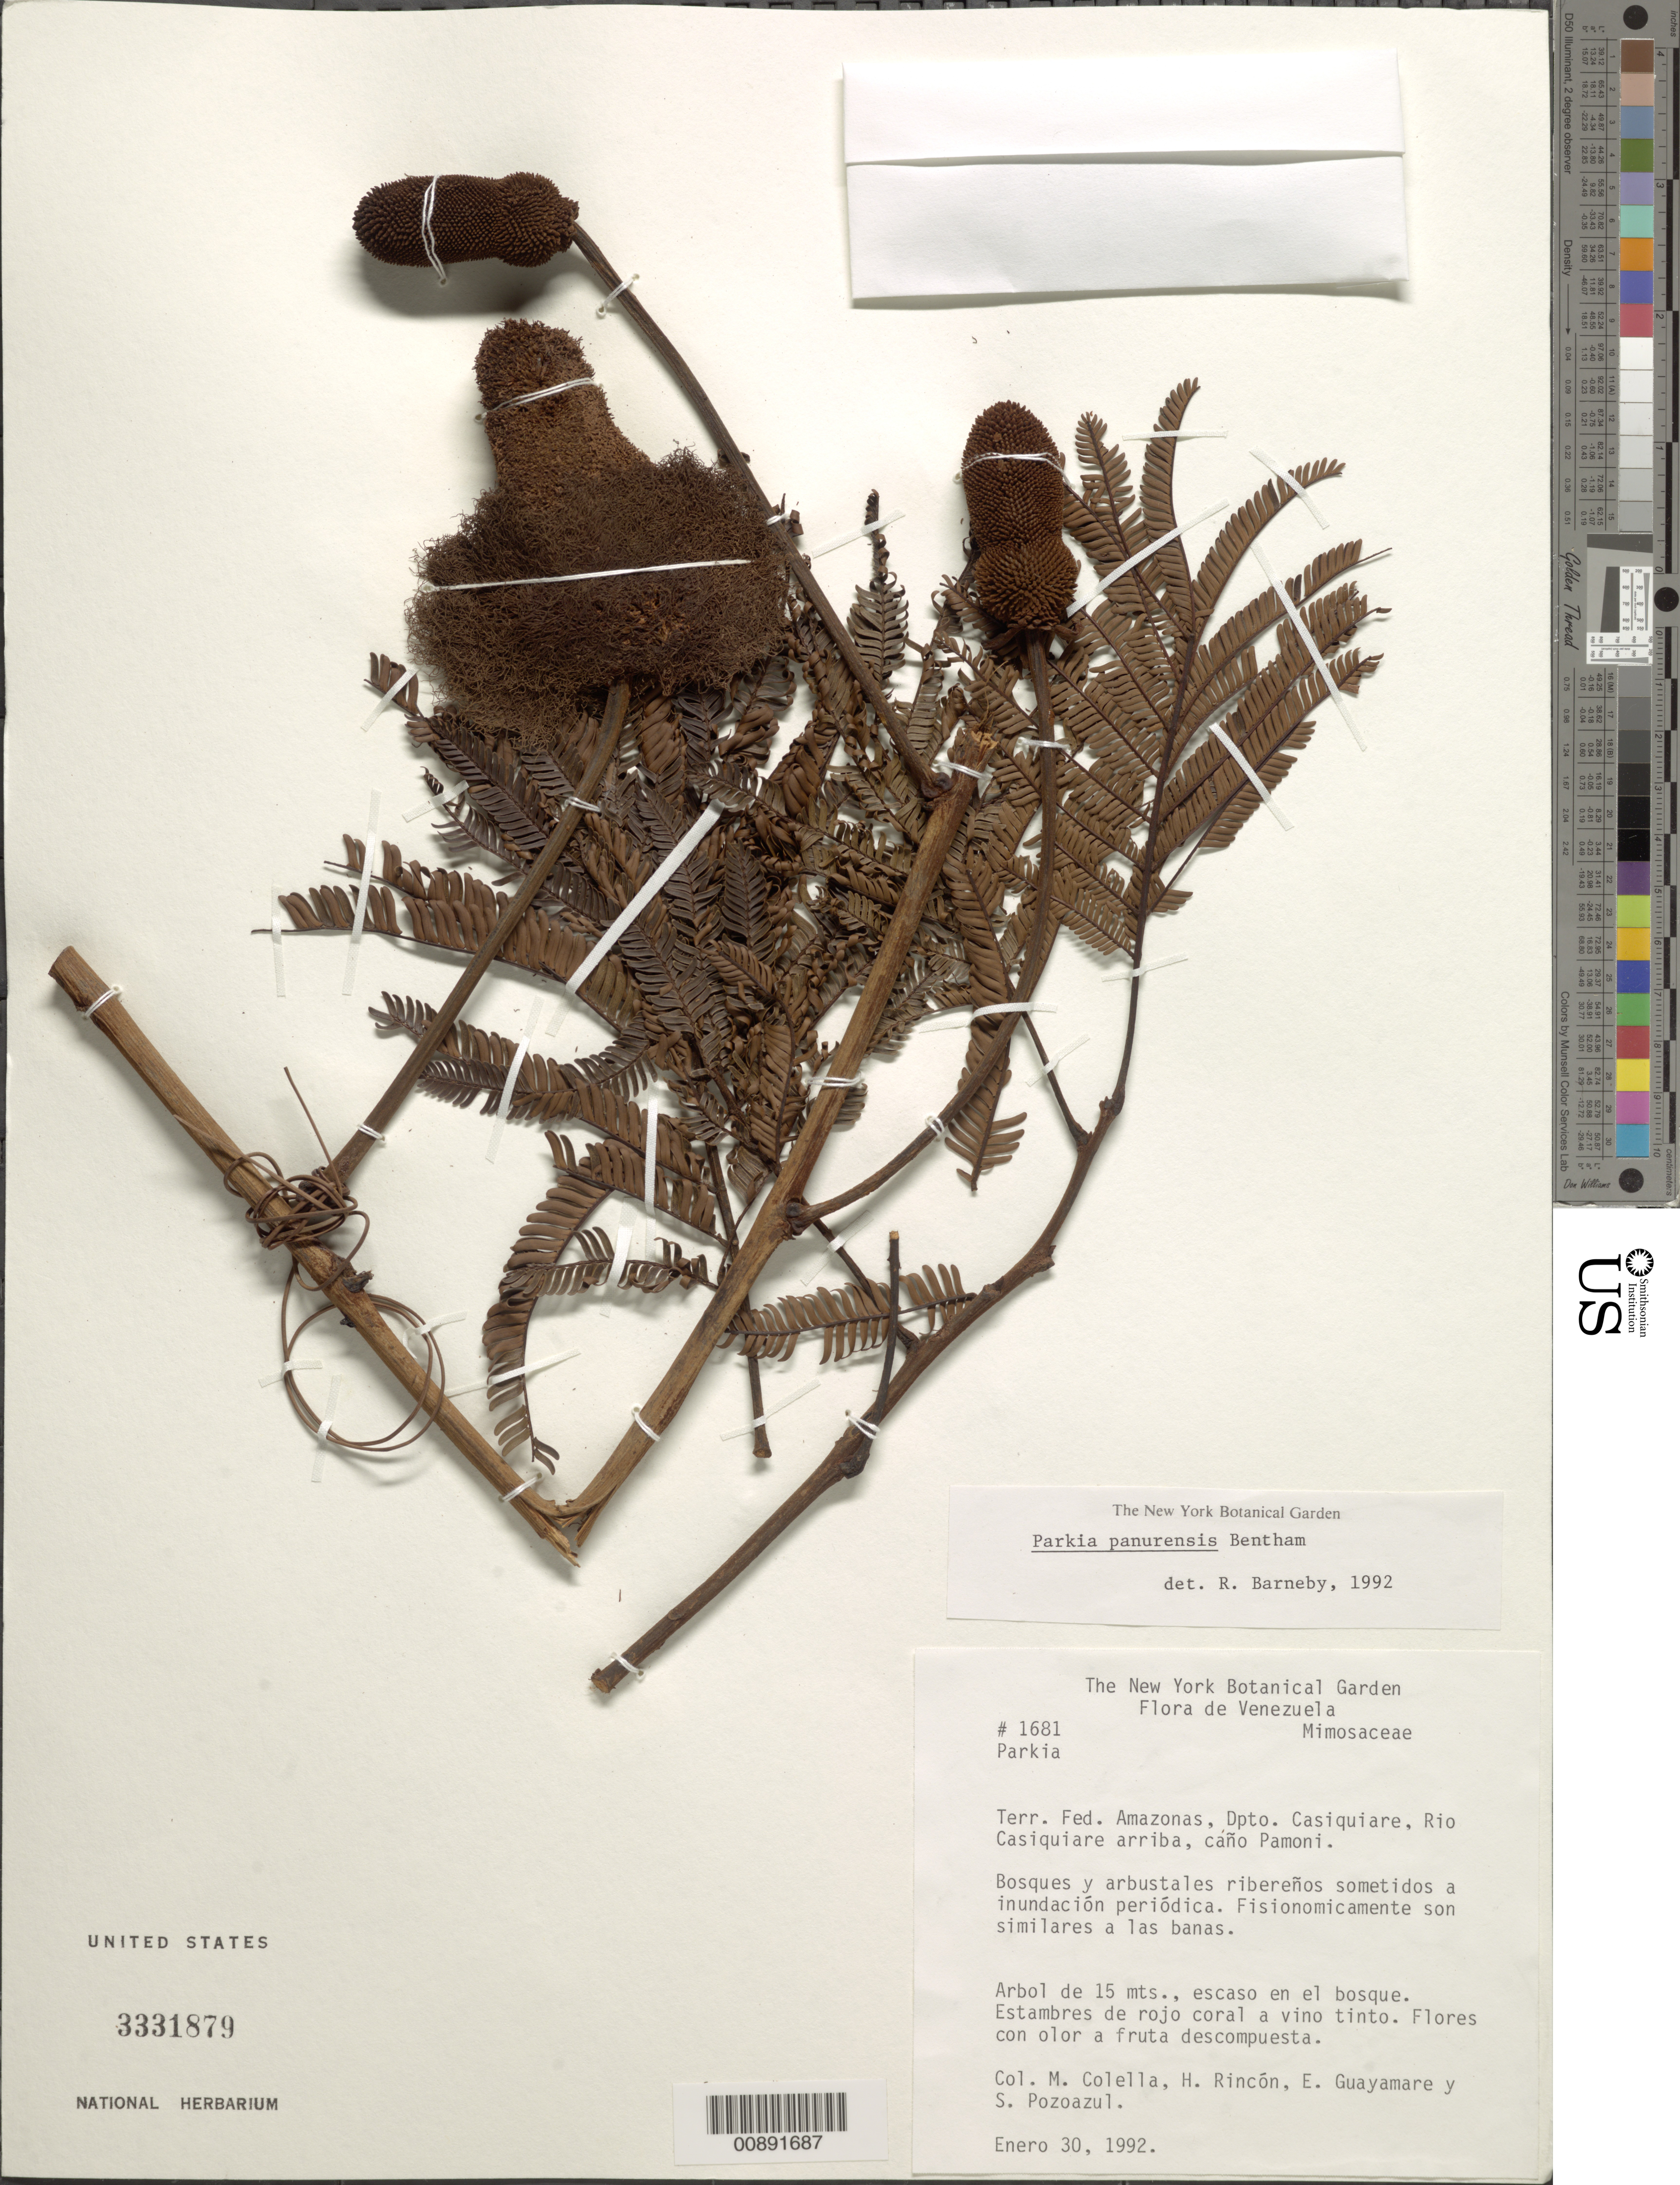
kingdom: Plantae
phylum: Tracheophyta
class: Magnoliopsida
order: Fabales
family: Fabaceae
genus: Parkia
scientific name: Parkia panurensis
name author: Benth.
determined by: Barneby, Rupert C., (NY)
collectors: M. Colella, H. Rincón, E. Guayamare & S. Pozoazul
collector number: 1681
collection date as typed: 30-Jan-92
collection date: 1992-01-30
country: Venezuela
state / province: Amazonas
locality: Dpto. Casiquiare, Río Casiquiare, Caño Pamoni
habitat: Bosque; bosques y arbustales ribereños sometidos a inundación periódica;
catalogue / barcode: US 3331879